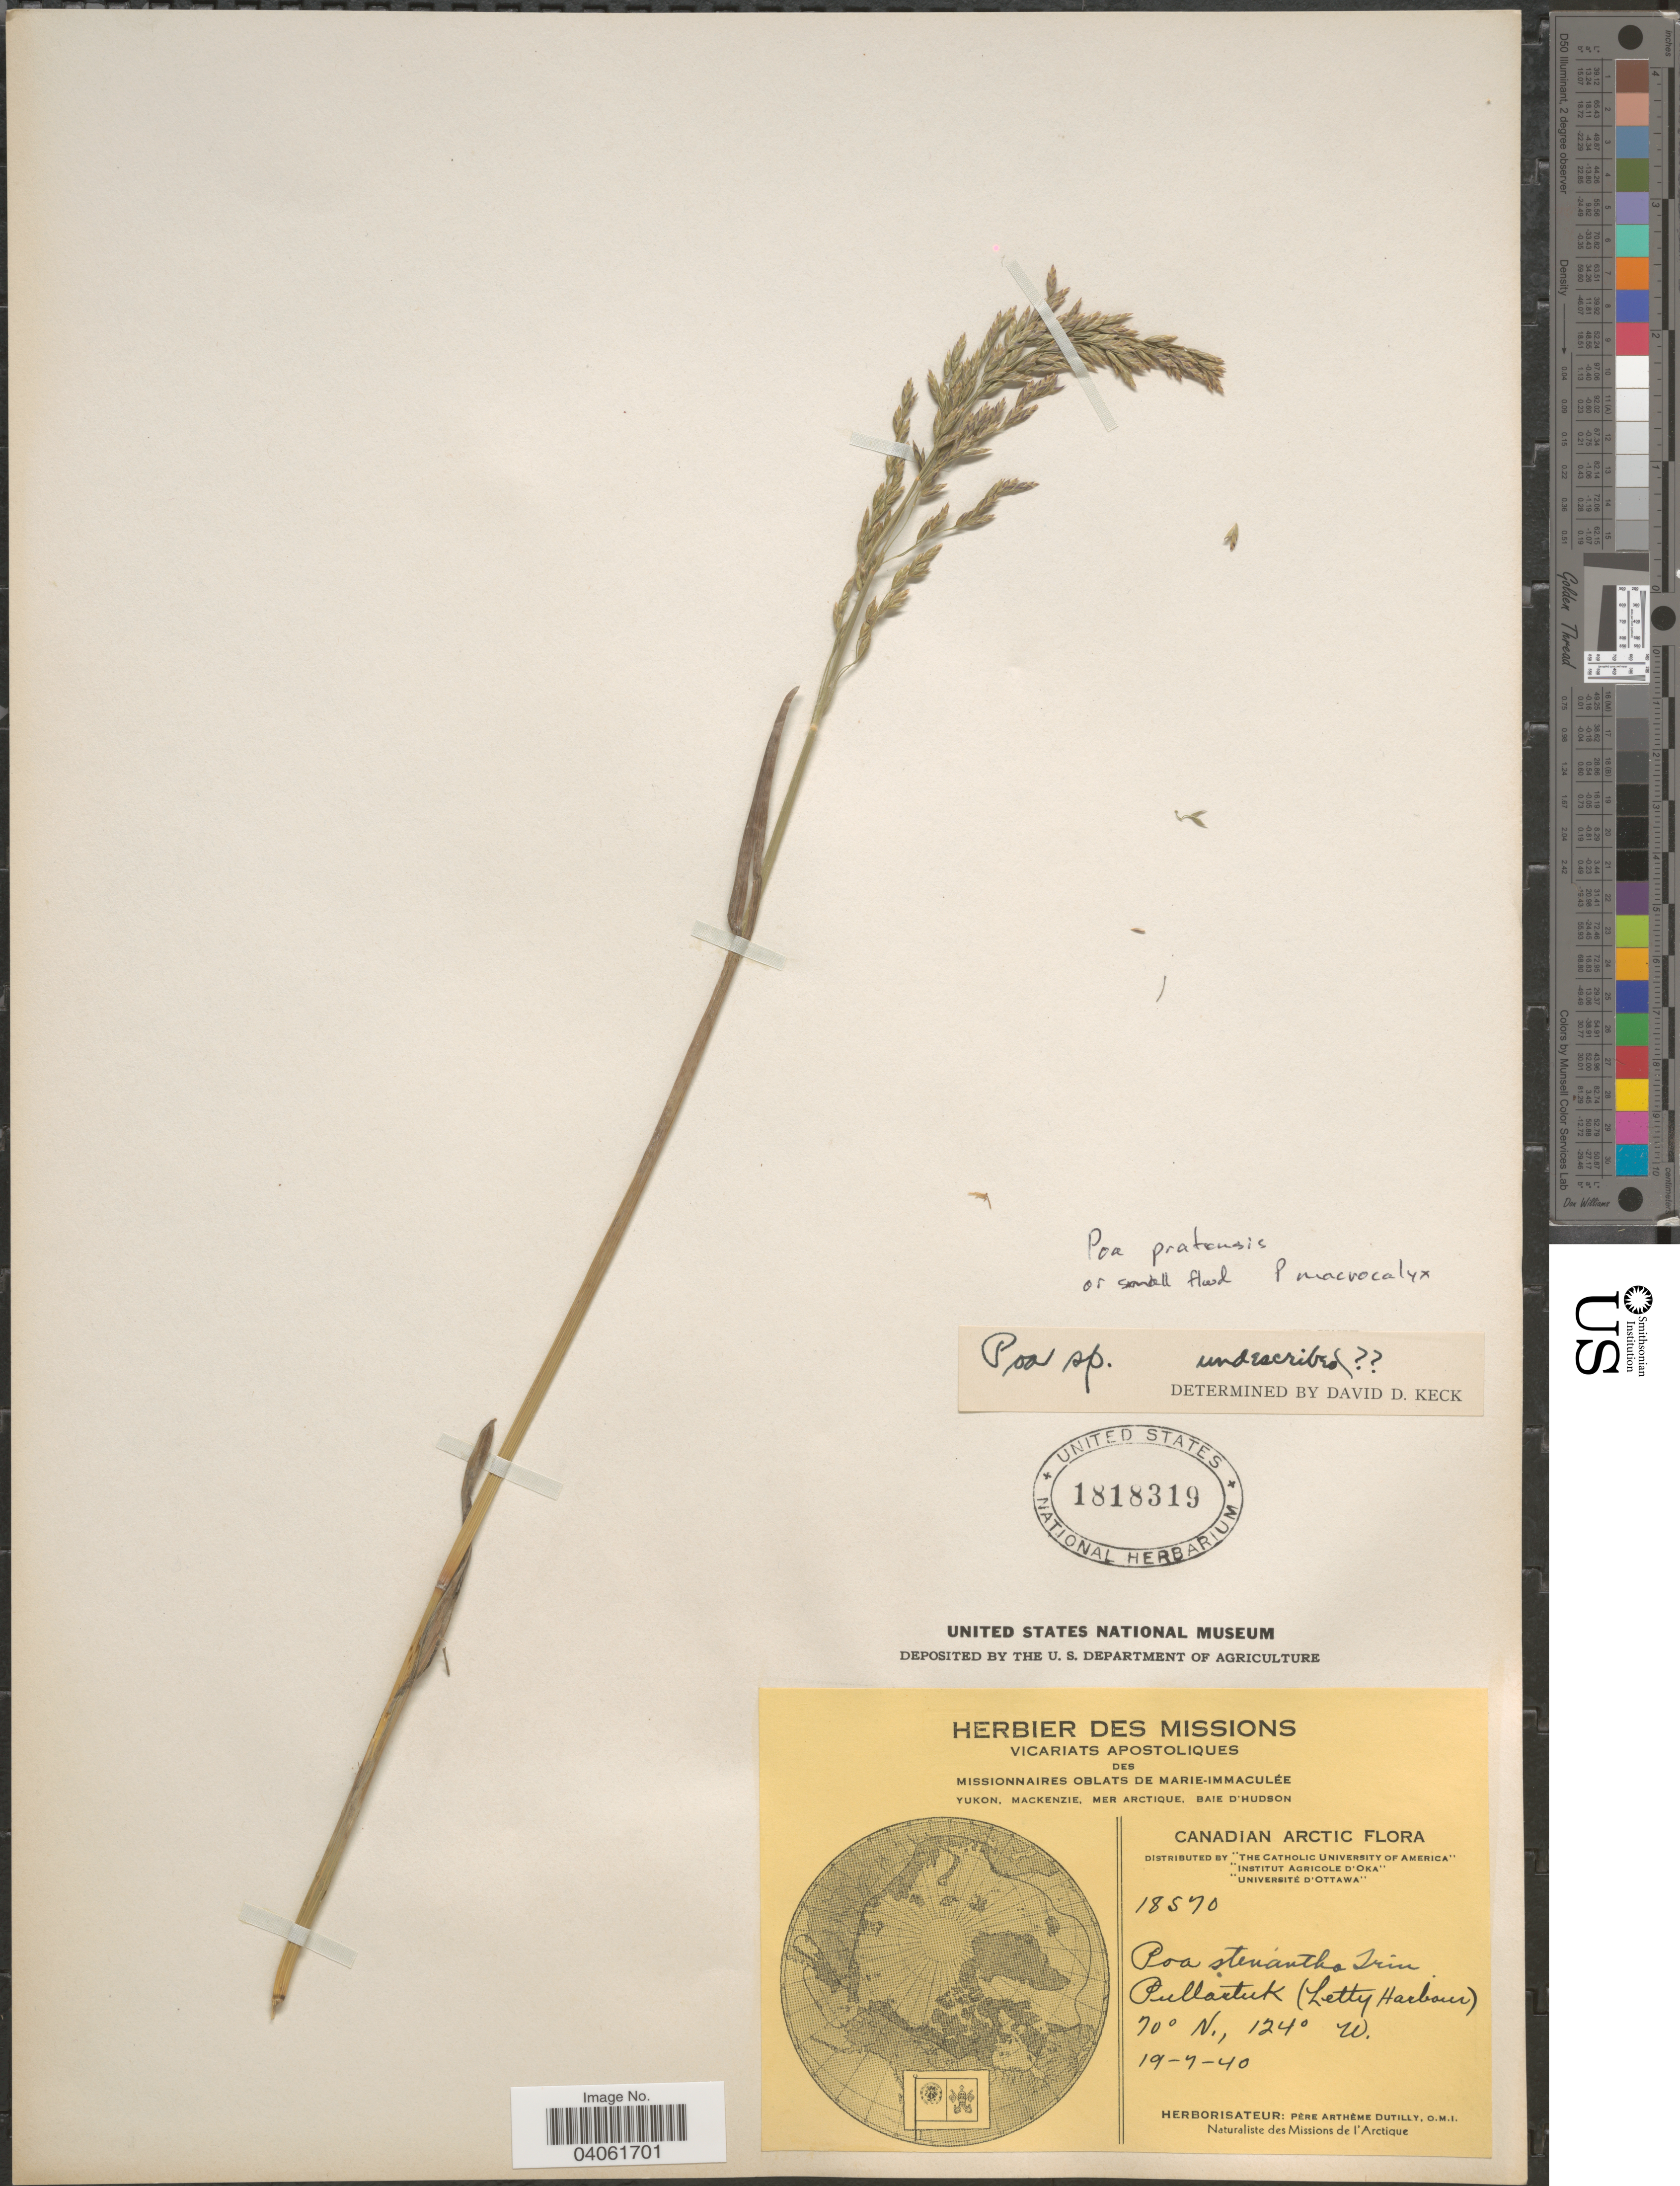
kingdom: Plantae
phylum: Tracheophyta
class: Liliopsida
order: Poales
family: Poaceae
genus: Poa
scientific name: Poa pratensis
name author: L.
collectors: P. Dutilly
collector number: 18570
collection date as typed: Transcribed d/m/y: 19/7/40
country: Canada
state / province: Yukon Territory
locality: Canadian Arctic. Pullartuk (Letty Harbour).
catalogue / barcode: US 1818319